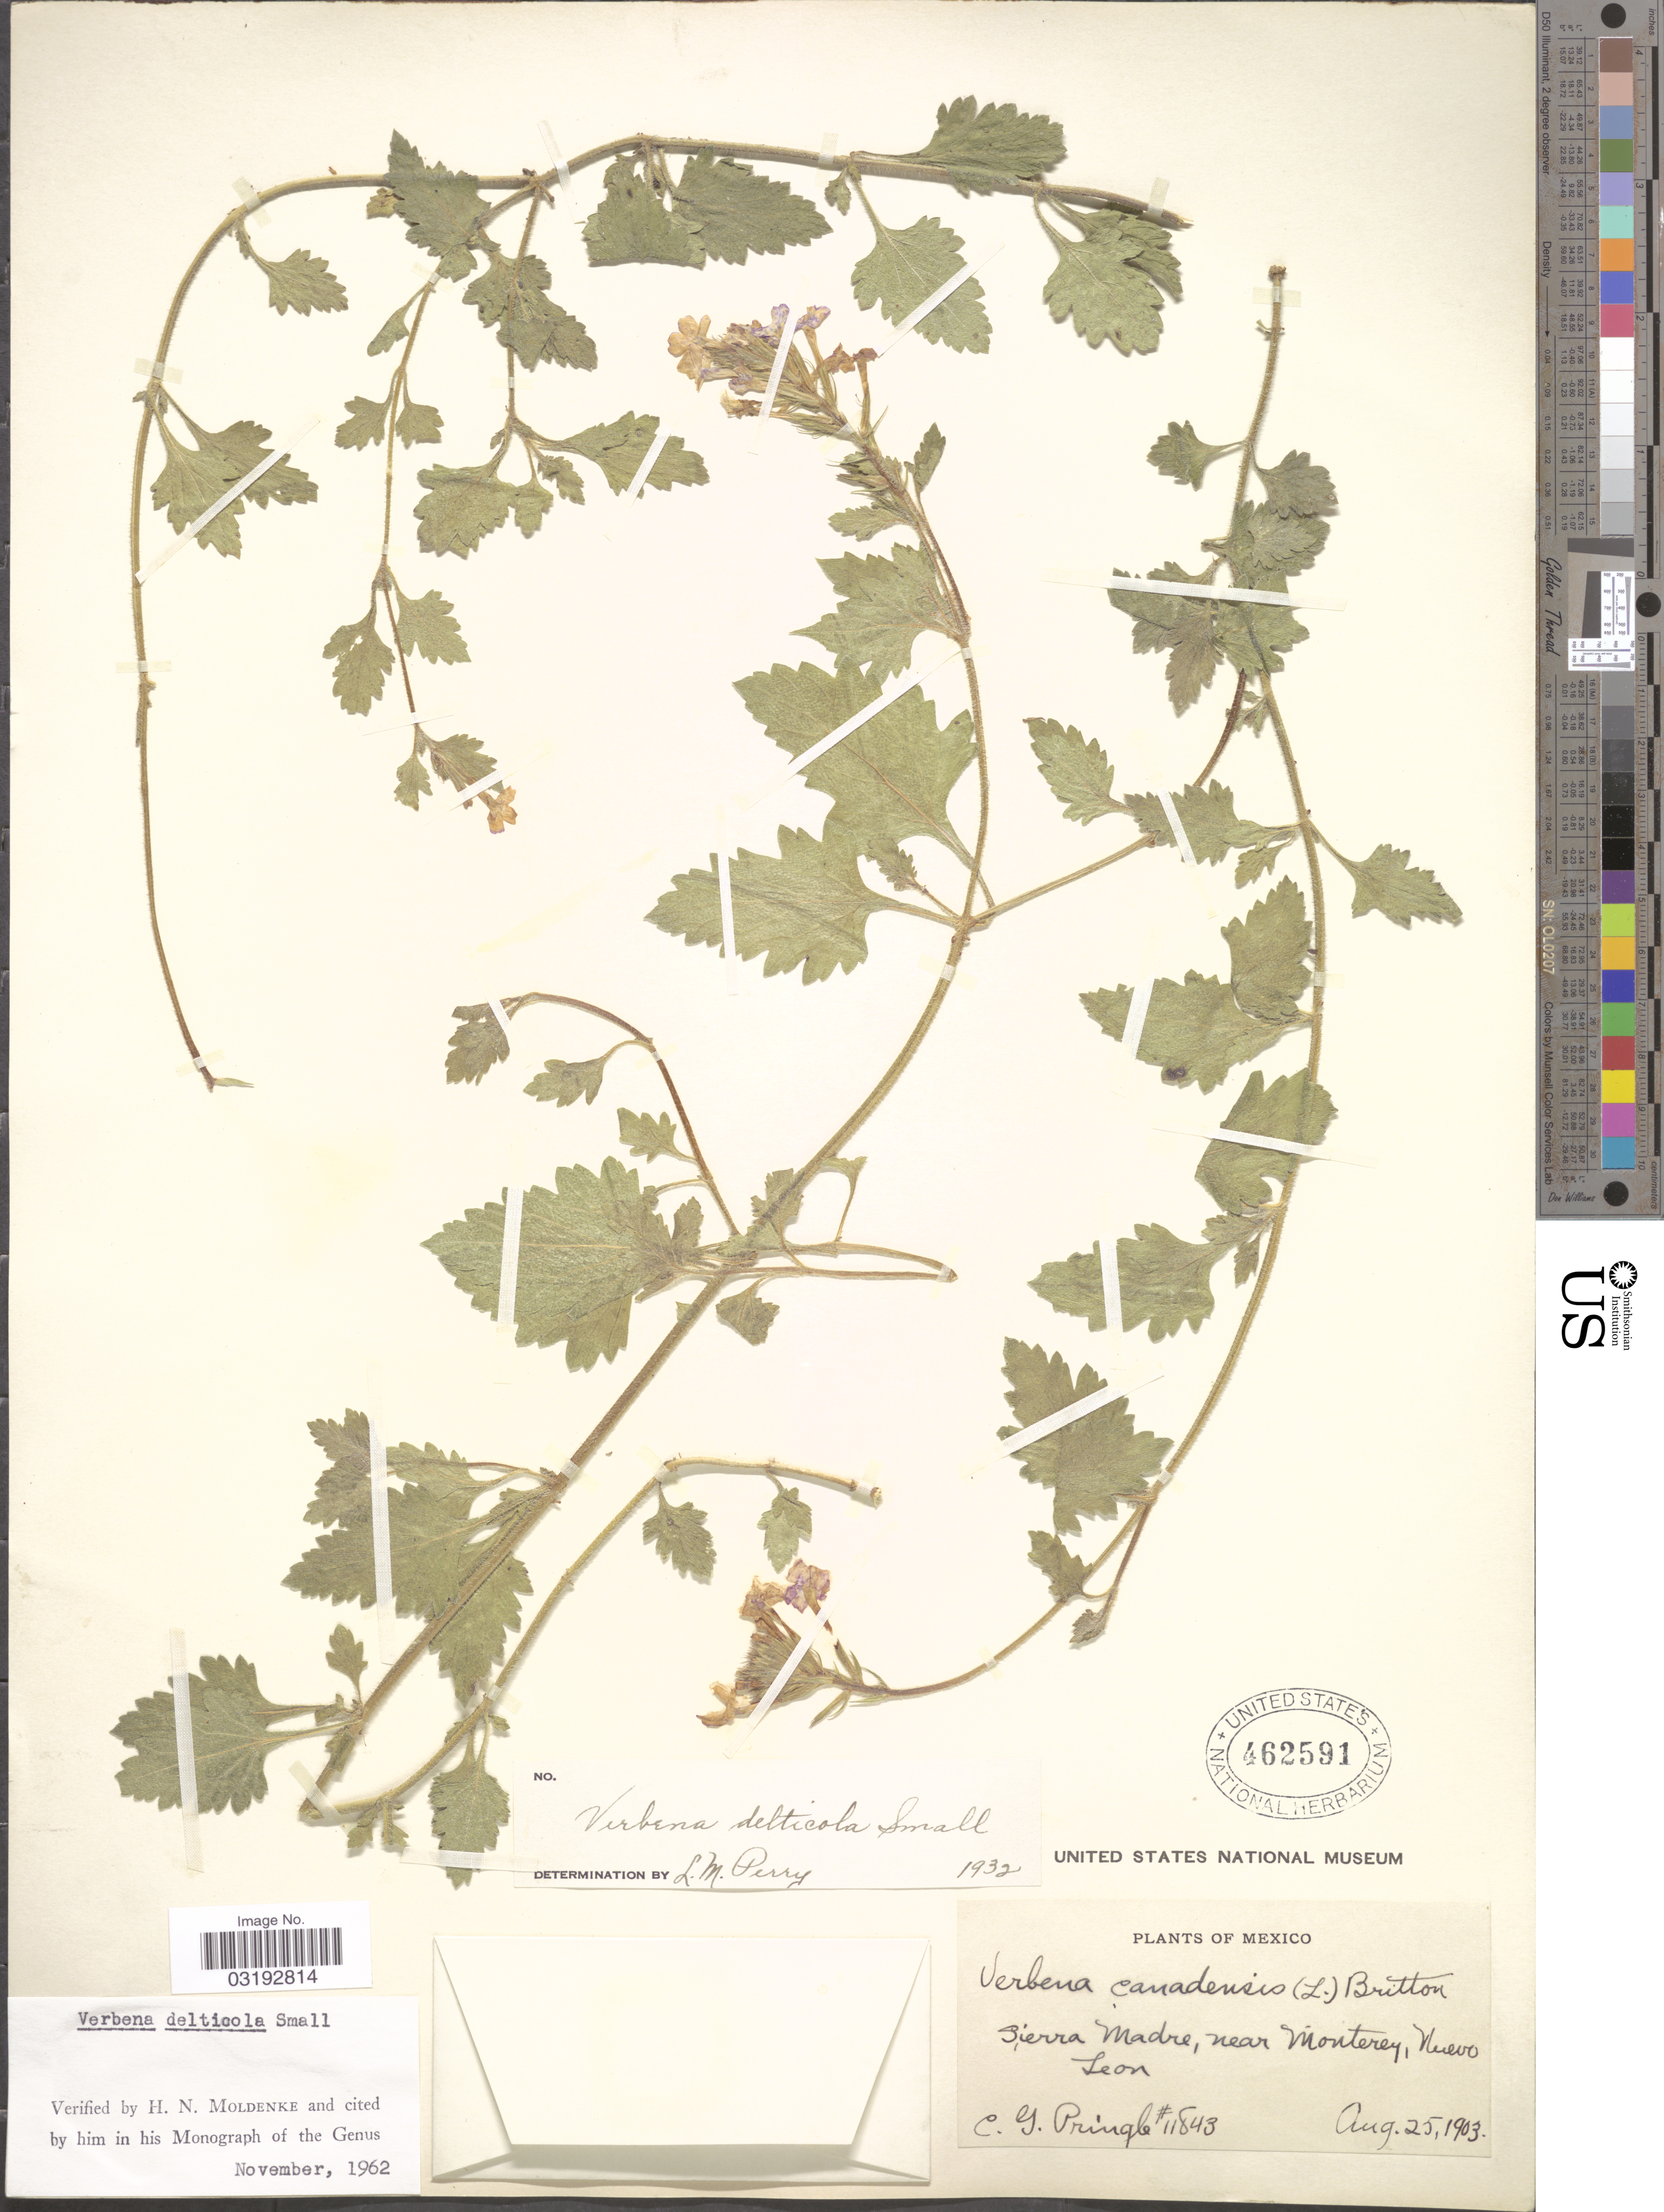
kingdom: Plantae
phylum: Tracheophyta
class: Magnoliopsida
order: Lamiales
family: Verbenaceae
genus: Verbena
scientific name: Verbena delticola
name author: Small ex Perry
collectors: C. G. Pringle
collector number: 11843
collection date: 1903-08-25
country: Mexico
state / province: Nuevo León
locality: Sierra Madre, near Monterey.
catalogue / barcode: US 462591